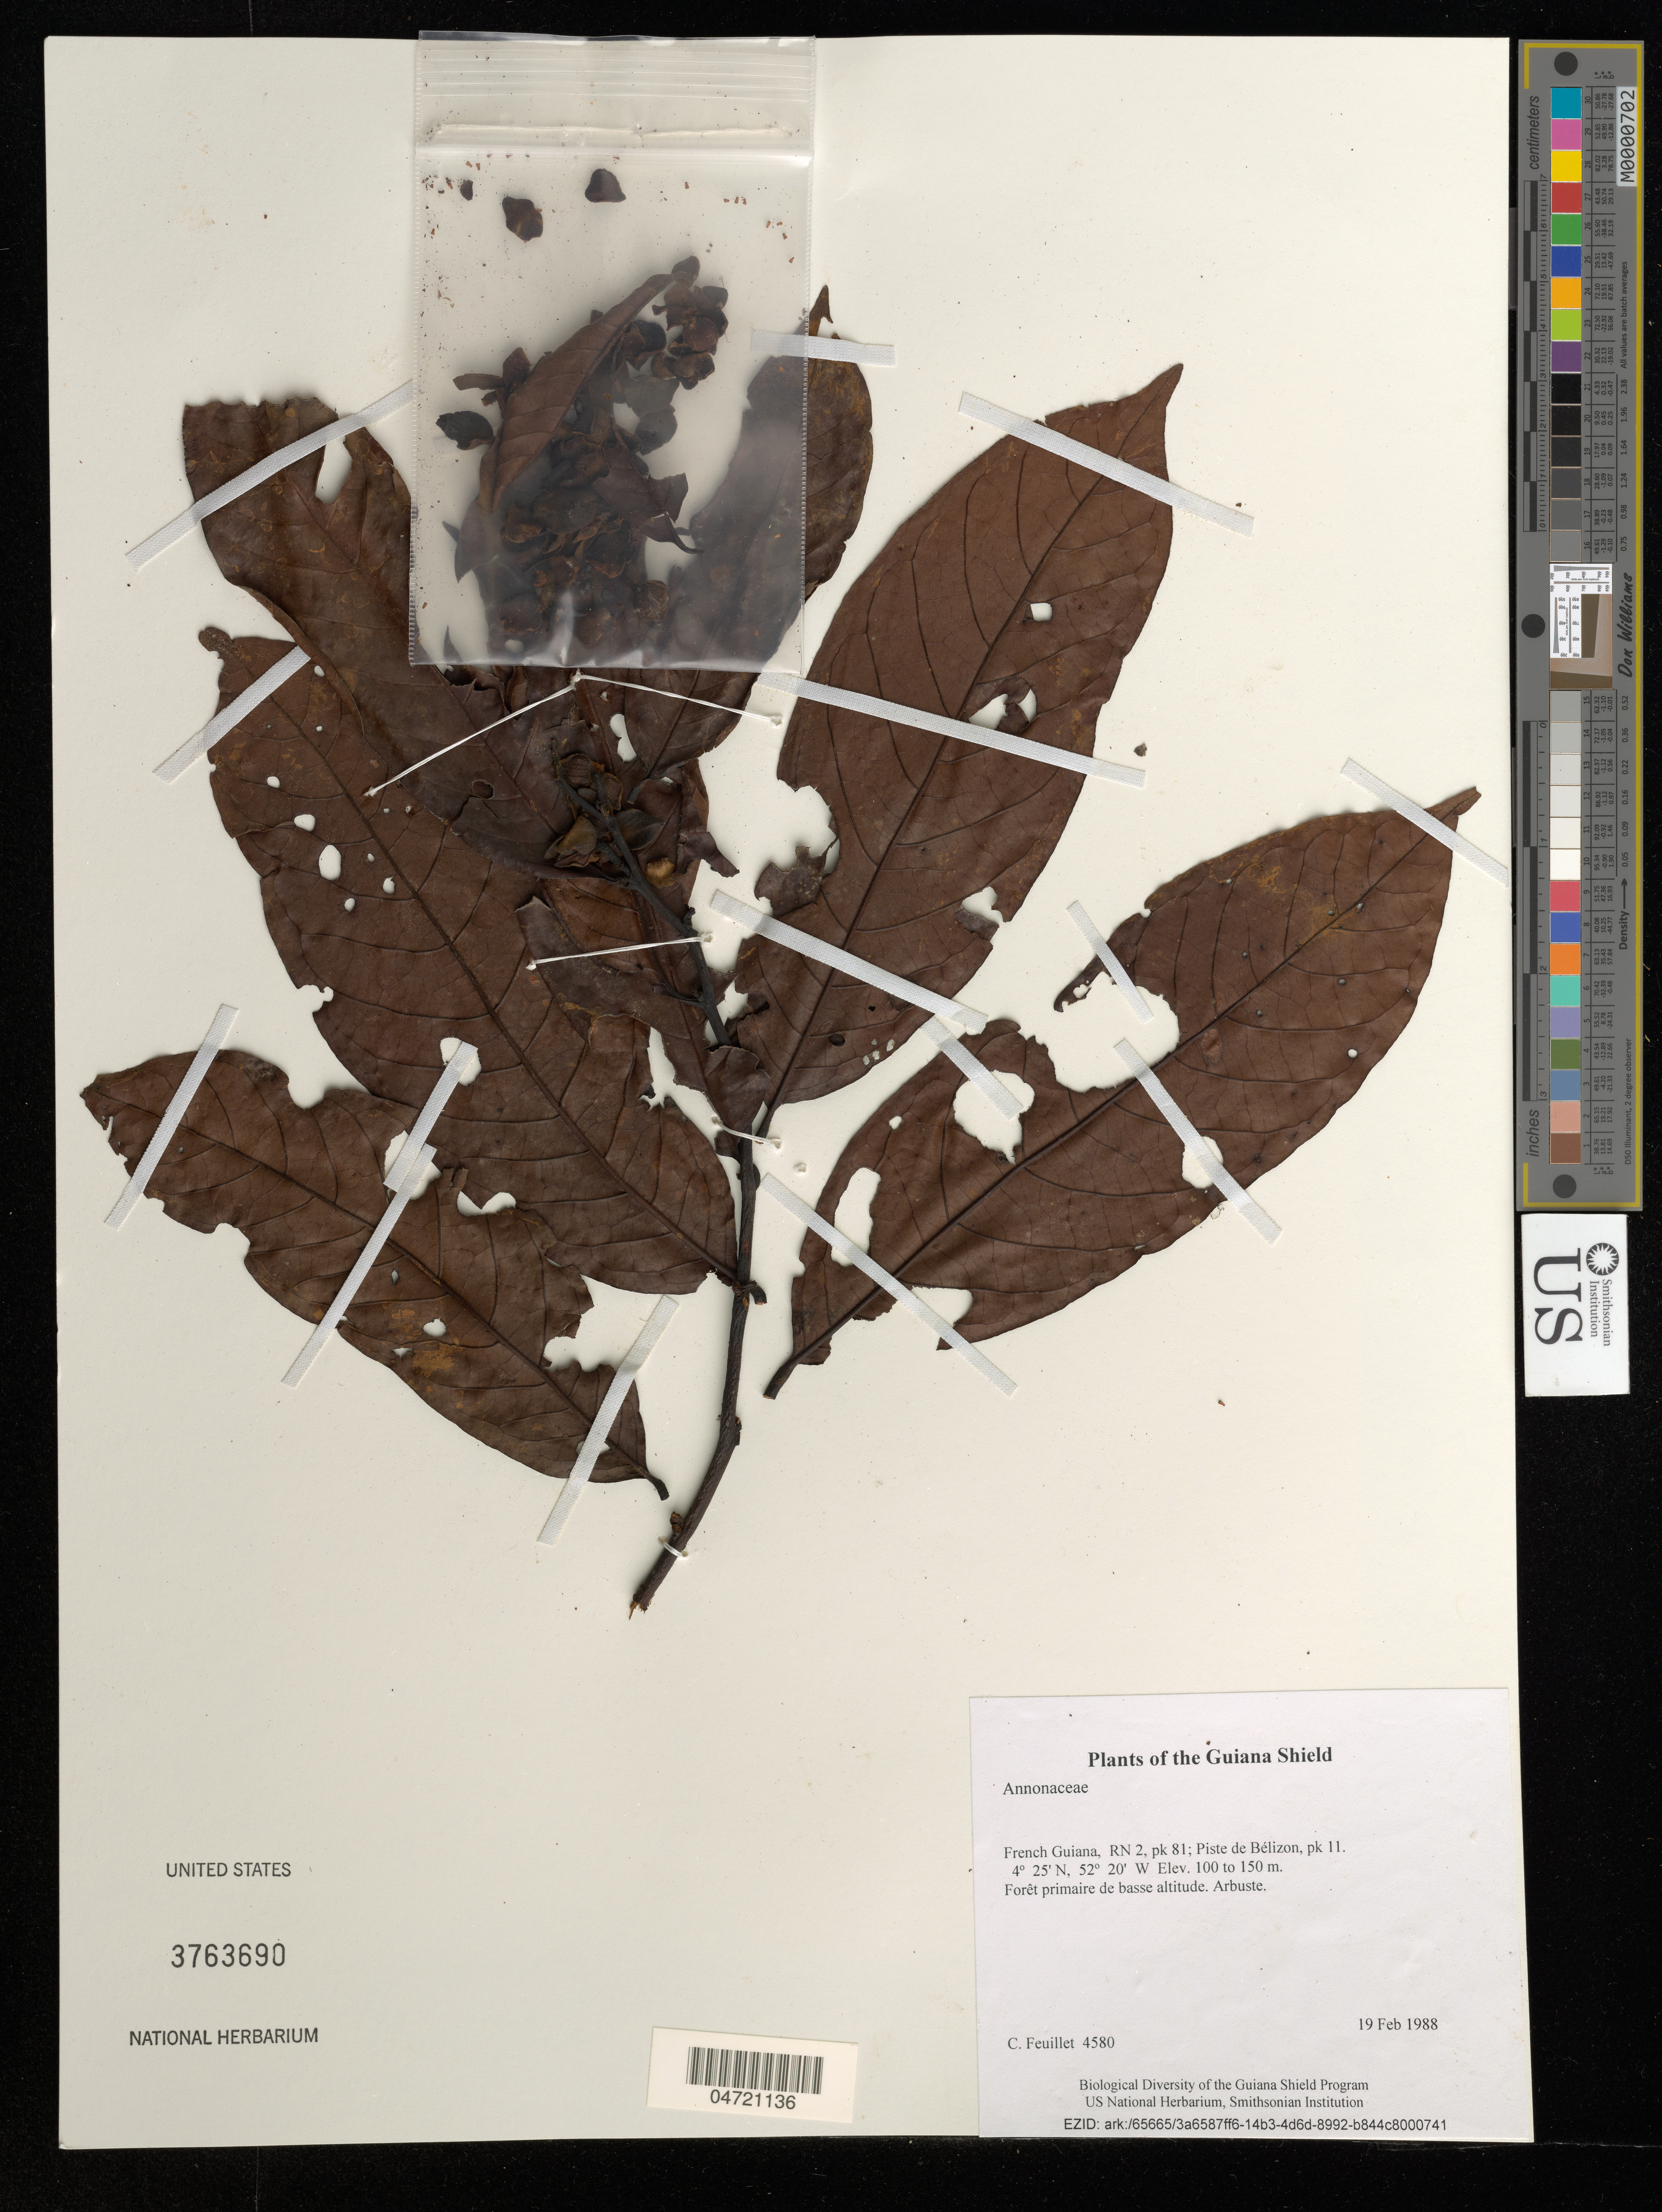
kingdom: Plantae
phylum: Tracheophyta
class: Magnoliopsida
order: Magnoliales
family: Annonaceae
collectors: C. Feuillet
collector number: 4580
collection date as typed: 19 Feb 1988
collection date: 1988-02-19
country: French Guiana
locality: RN 2, pk 81; Piste de Bélizon, pk 11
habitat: Forêt primaire de basse altitude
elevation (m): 100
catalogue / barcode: US 3763690